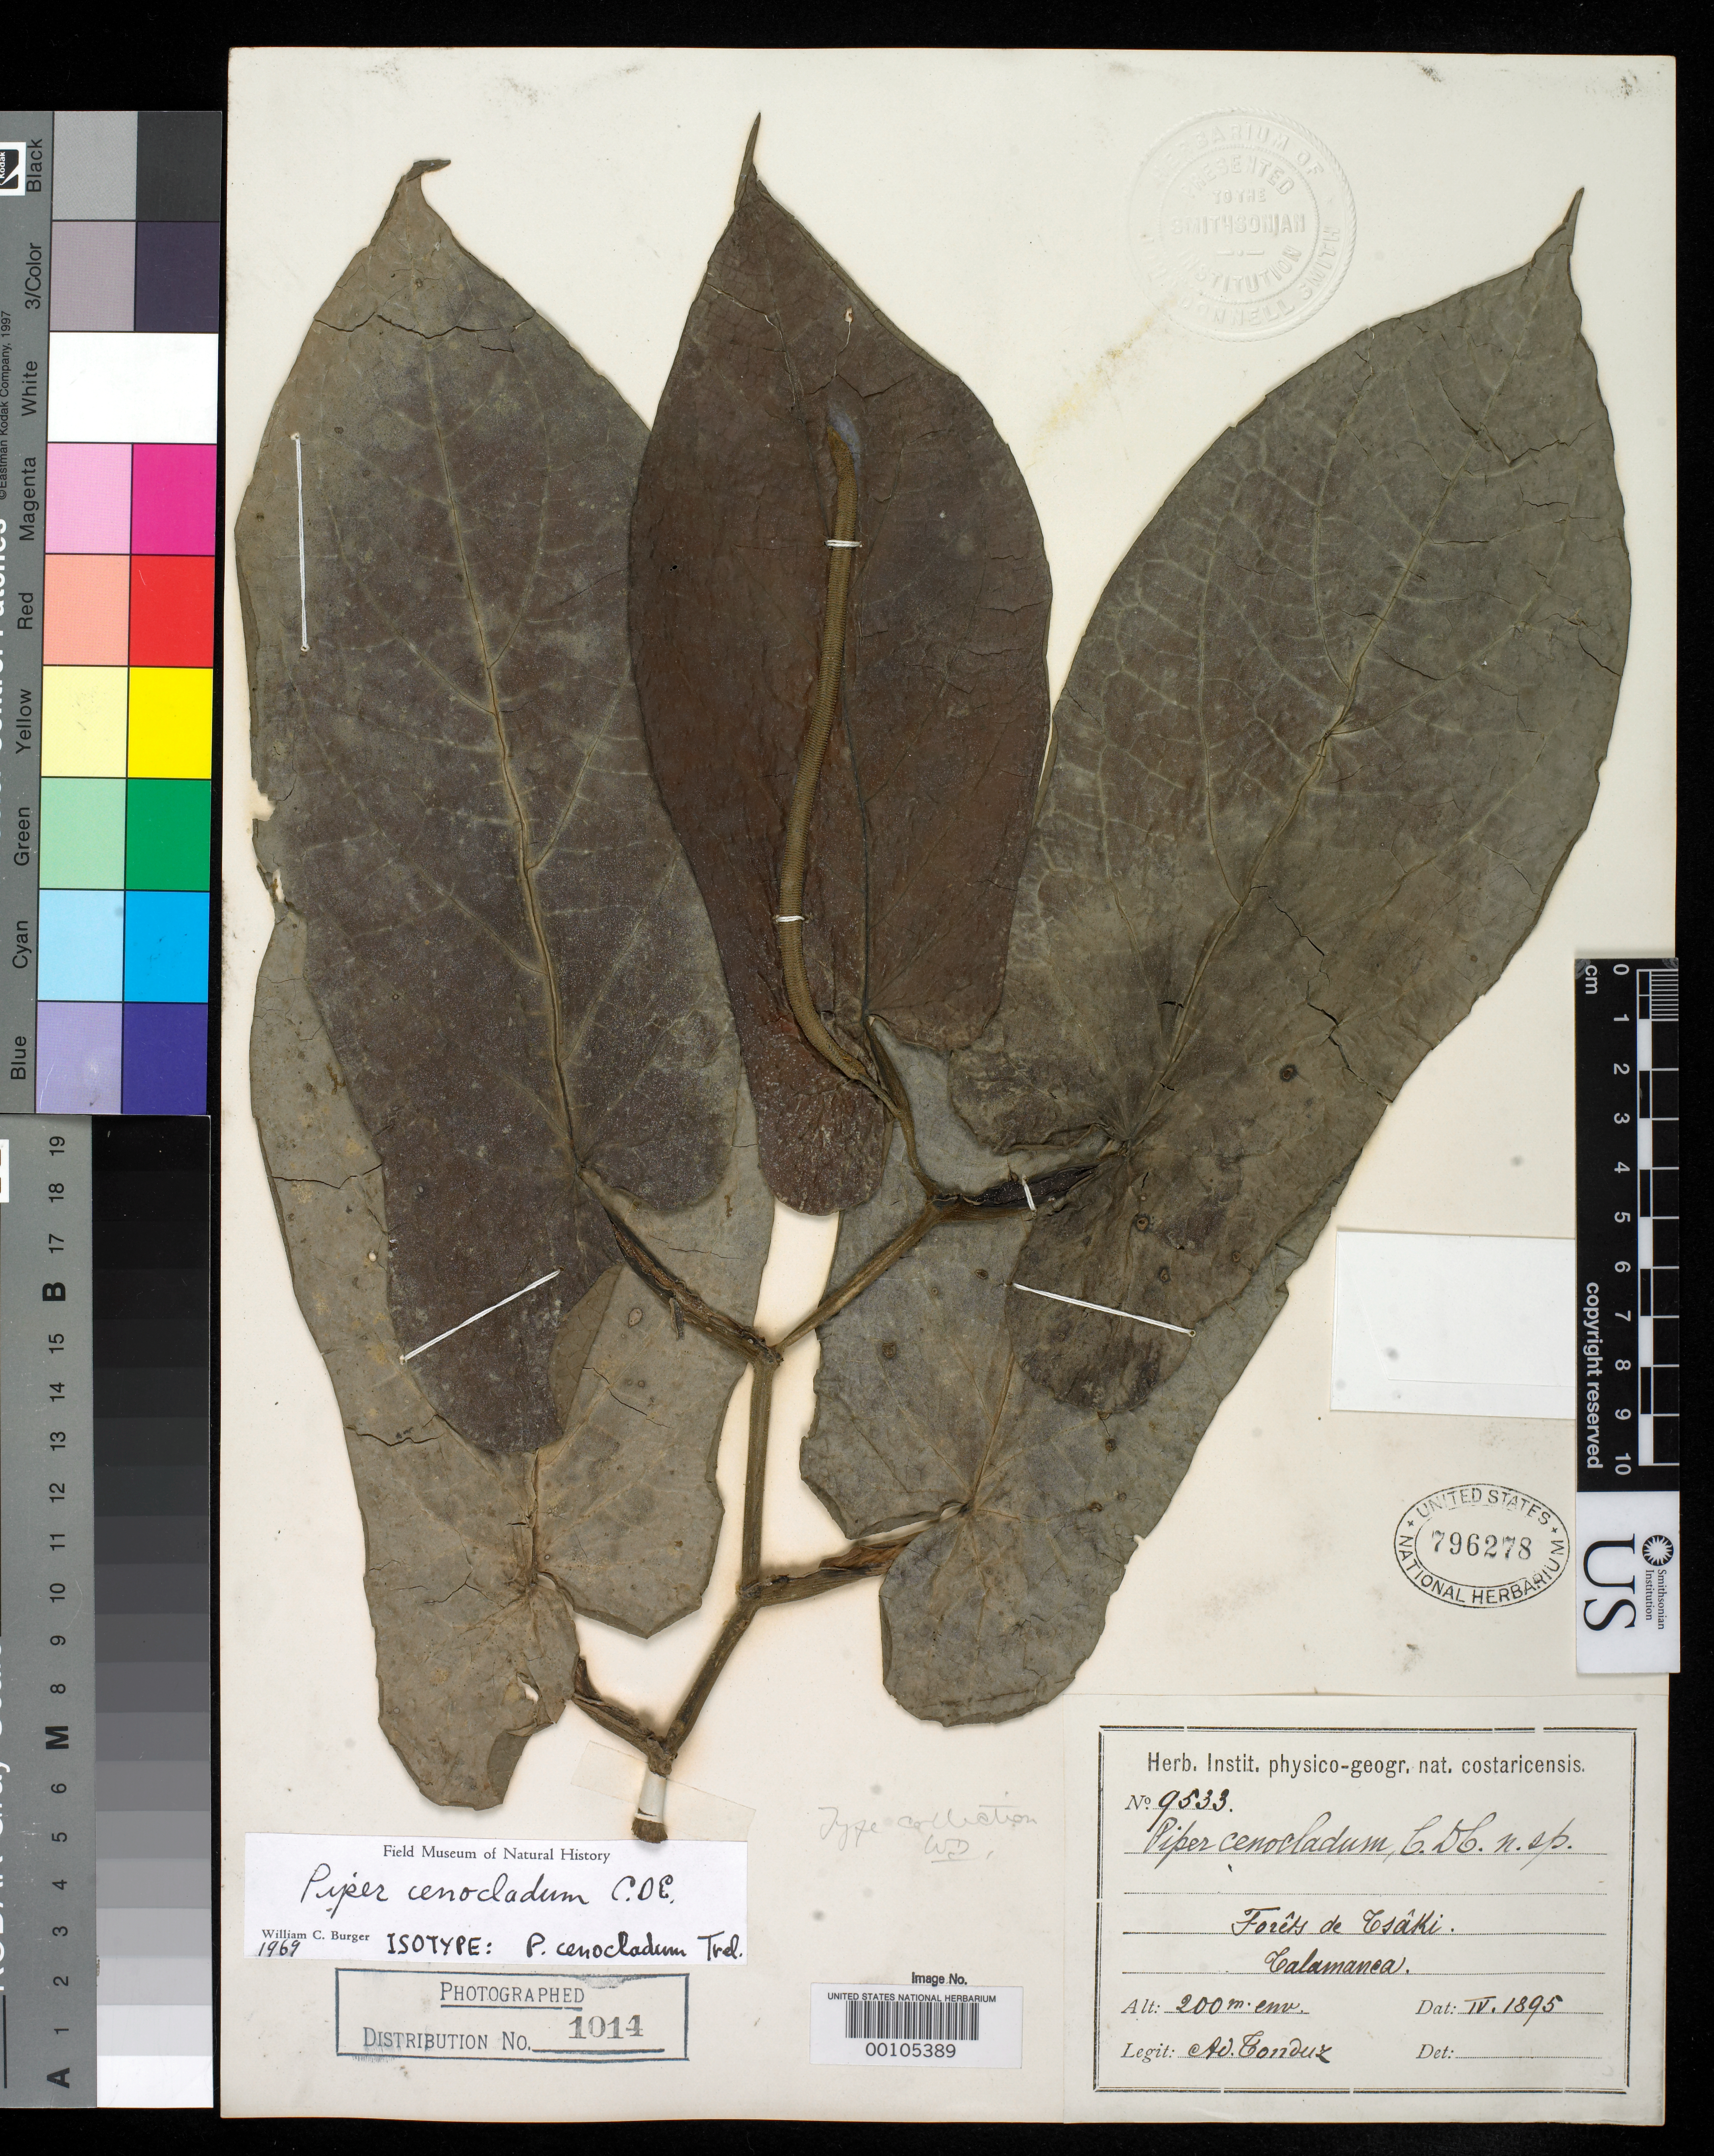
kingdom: Plantae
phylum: Tracheophyta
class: Magnoliopsida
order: Piperales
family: Piperaceae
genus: Piper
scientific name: Piper cenocladum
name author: C. DC. in Pittier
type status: Isotype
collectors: A. Tonduz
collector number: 9533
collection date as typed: Apr 1895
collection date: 1895-04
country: Costa Rica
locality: Talamanca, forets de Tsaki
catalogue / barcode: US 796278